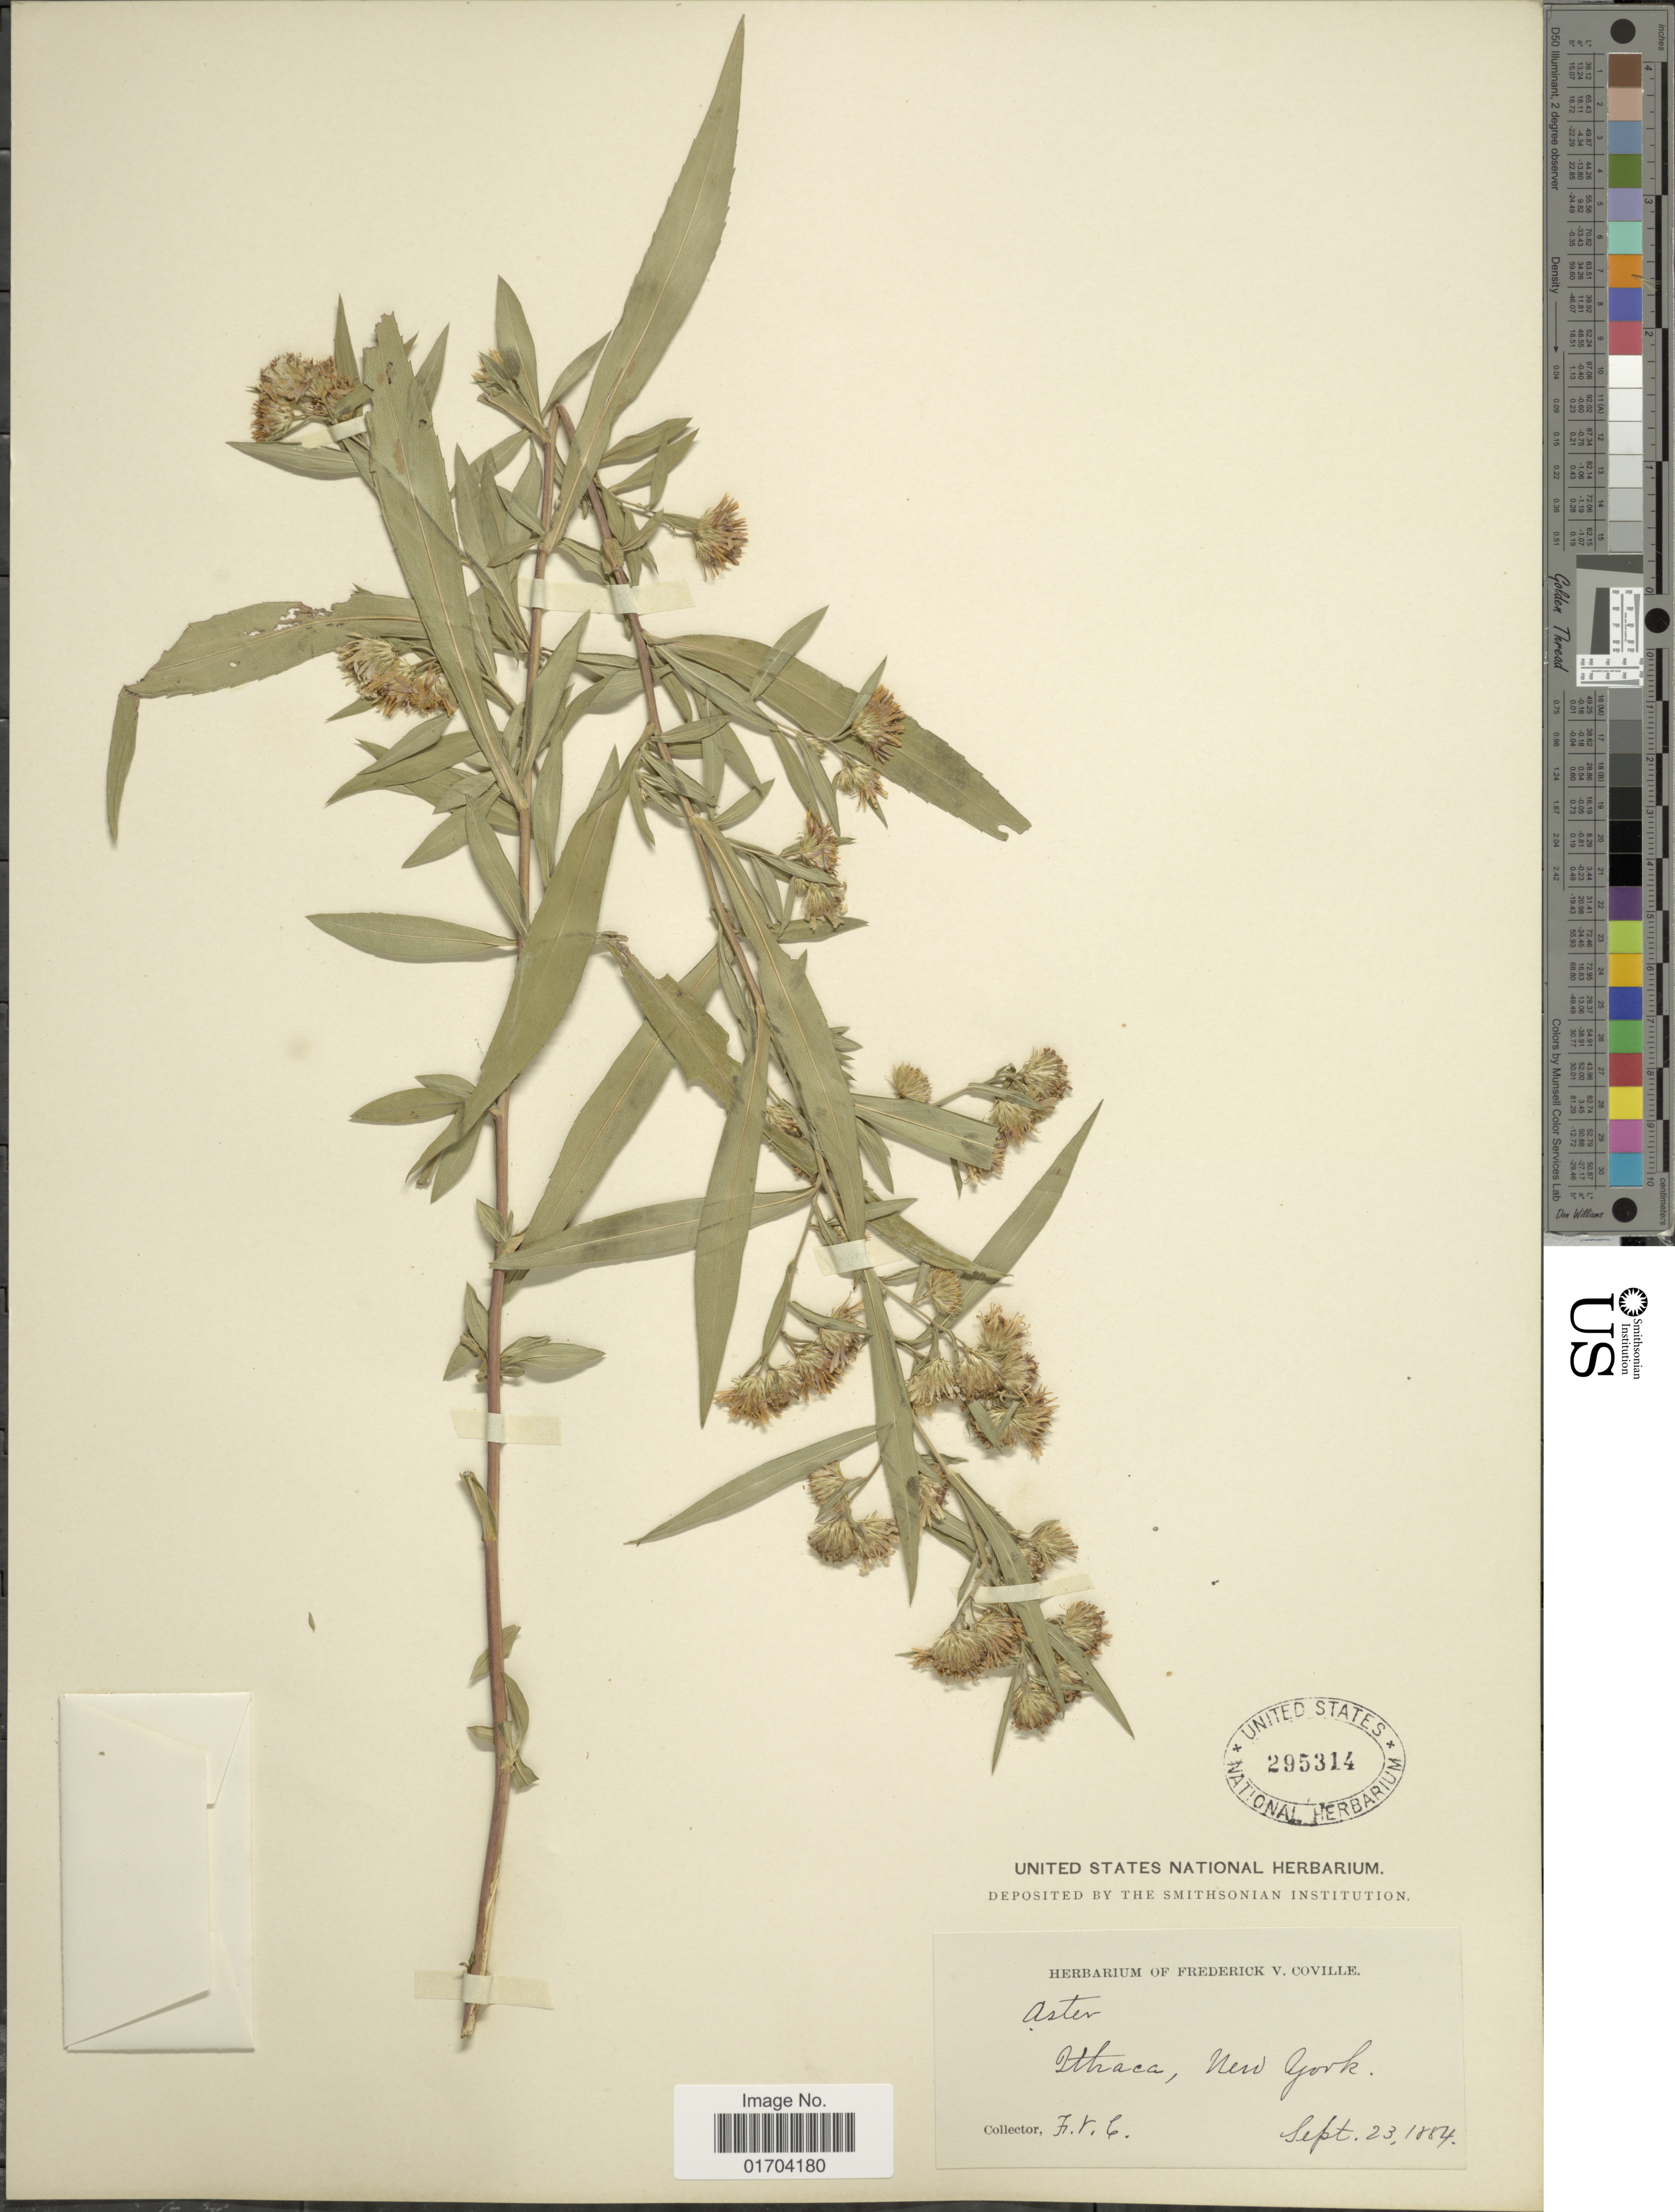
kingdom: Plantae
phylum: Tracheophyta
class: Magnoliopsida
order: Asterales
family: Asteraceae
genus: Symphyotrichum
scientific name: Symphyotrichum sp.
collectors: F. V. Coville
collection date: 1884-09-23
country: United States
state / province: New York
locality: Ithaca.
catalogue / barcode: US 295314